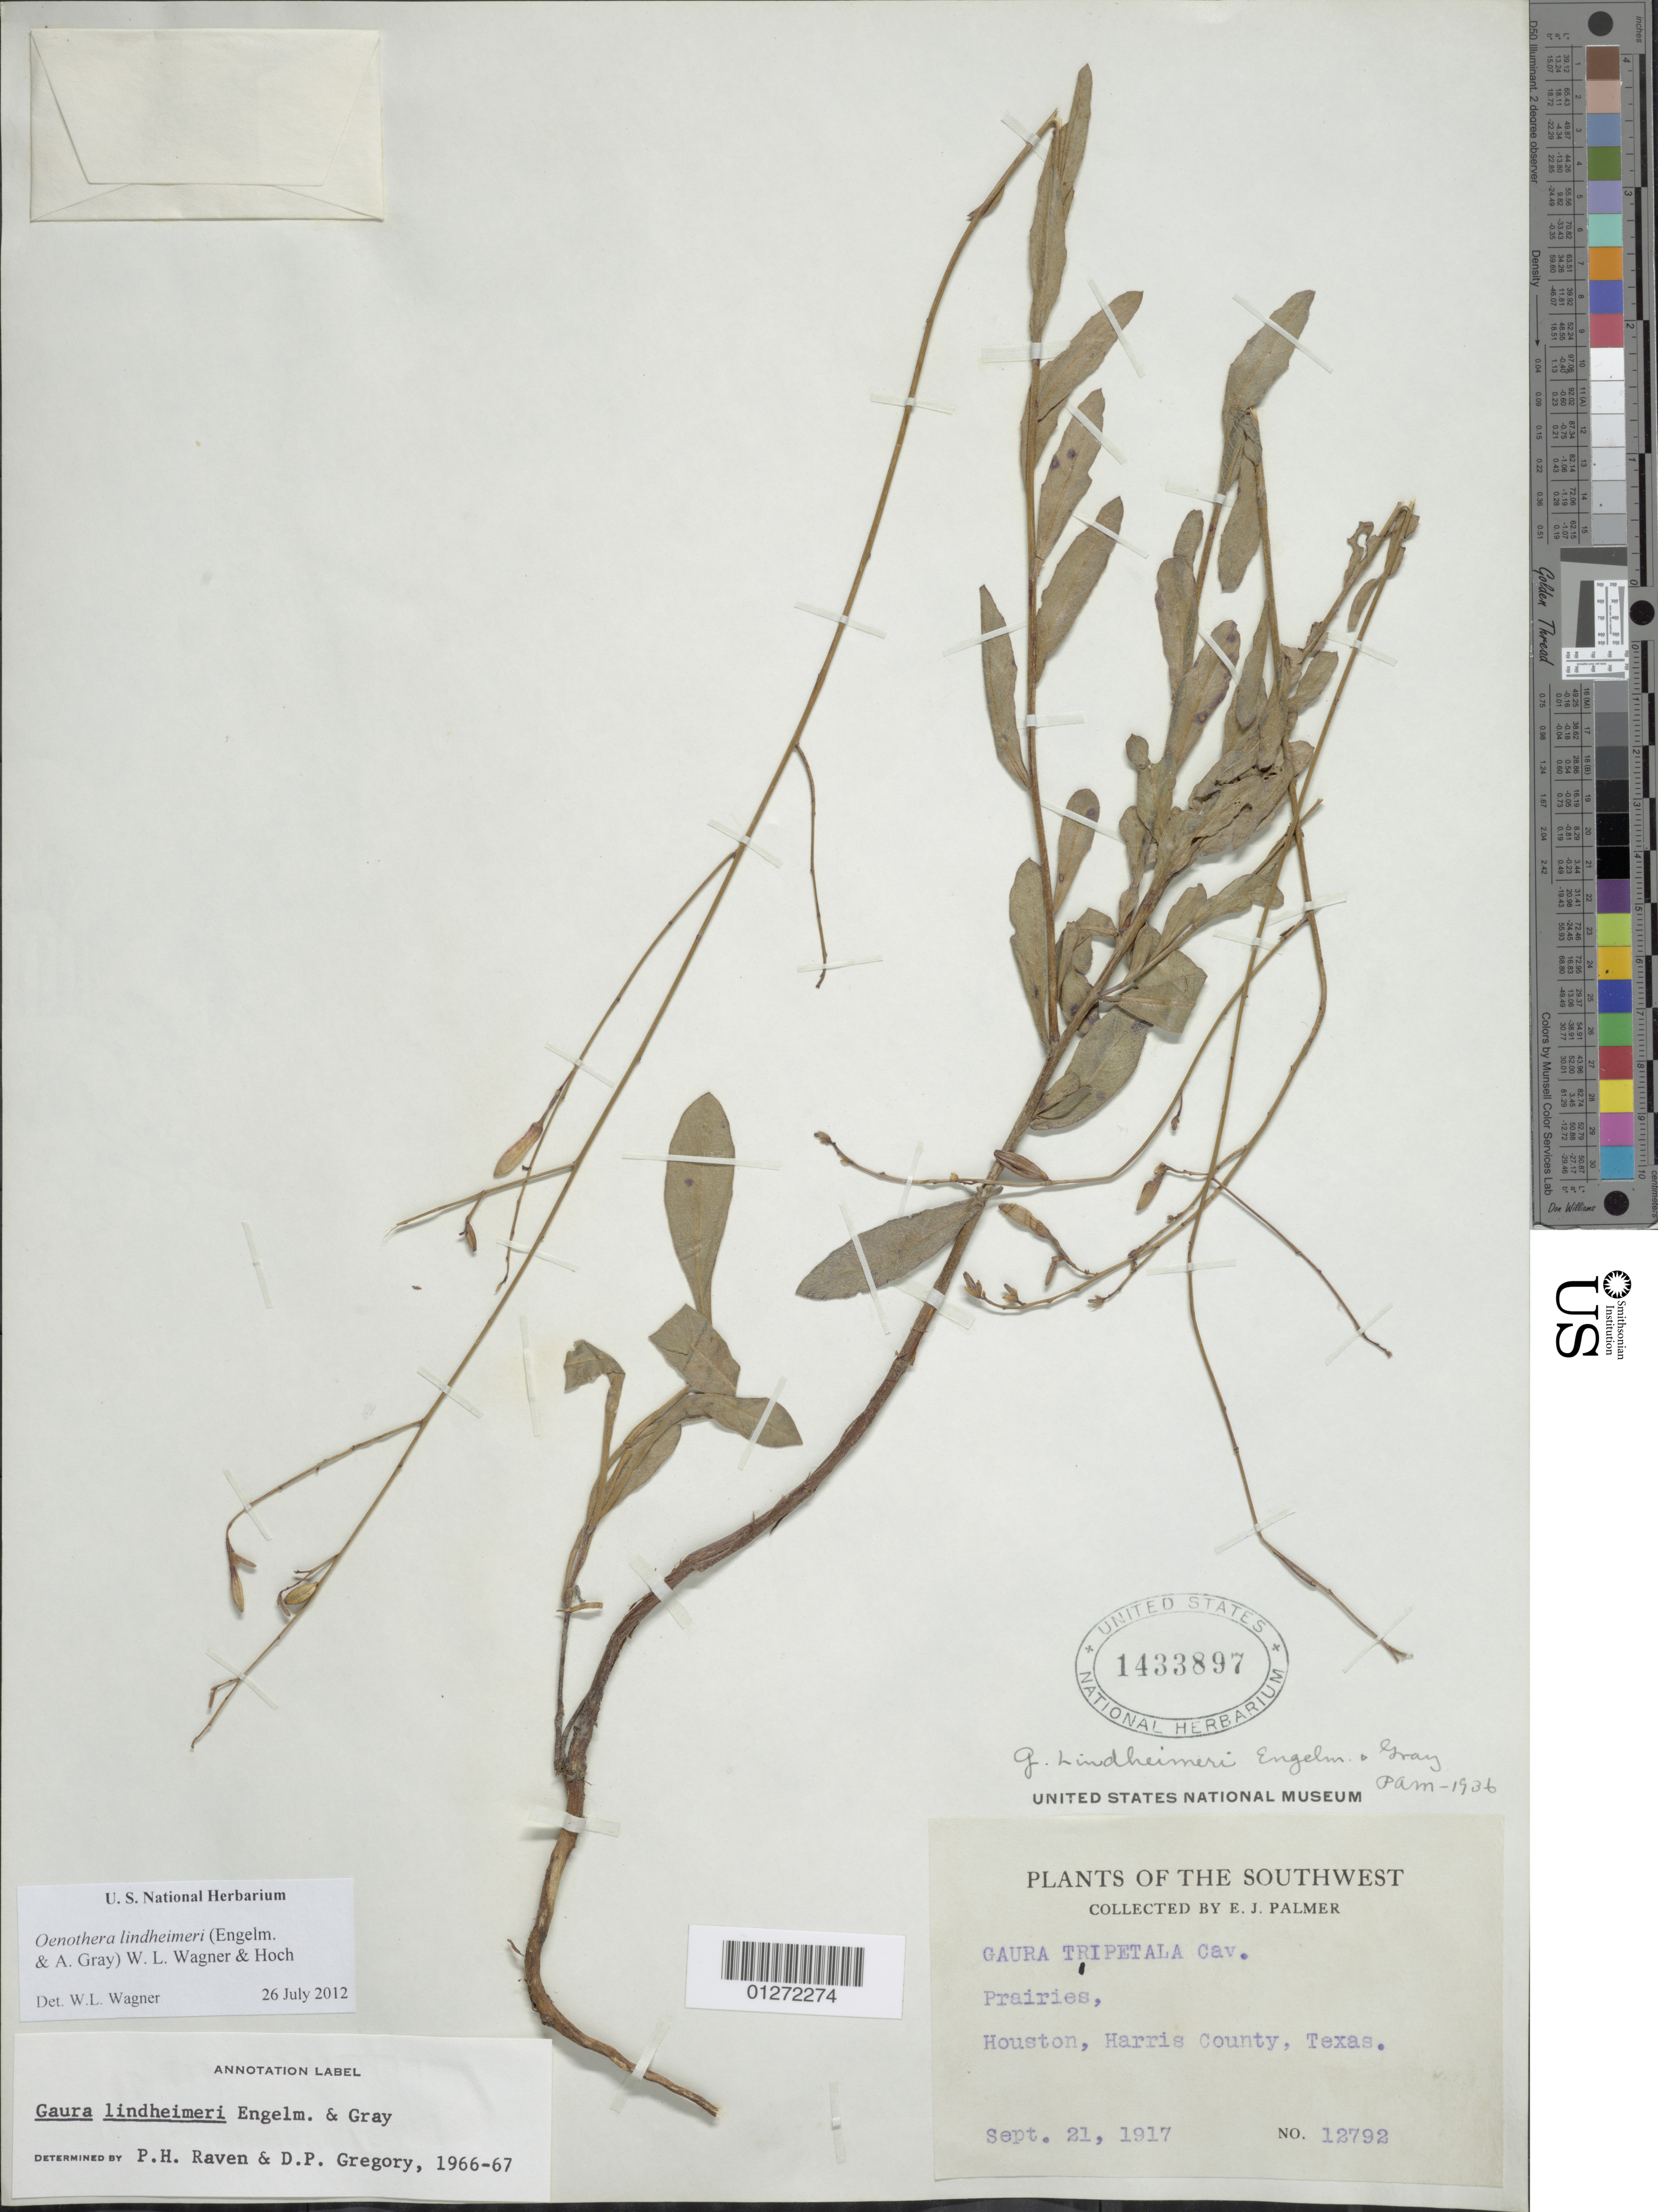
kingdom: Plantae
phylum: Tracheophyta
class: Magnoliopsida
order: Myrtales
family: Onagraceae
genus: Oenothera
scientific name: Oenothera lindheimeri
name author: (Engelm. & A. Gray) W.L. Wagner & Hoch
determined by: Wagner, W. L., (BOT), Smithsonian Institution - National Museum of Natural History (UNITED STATES)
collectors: E. J. Palmer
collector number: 12792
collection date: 1917-09-21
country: United States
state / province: Texas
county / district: Harris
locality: Houston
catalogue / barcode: US 1433897